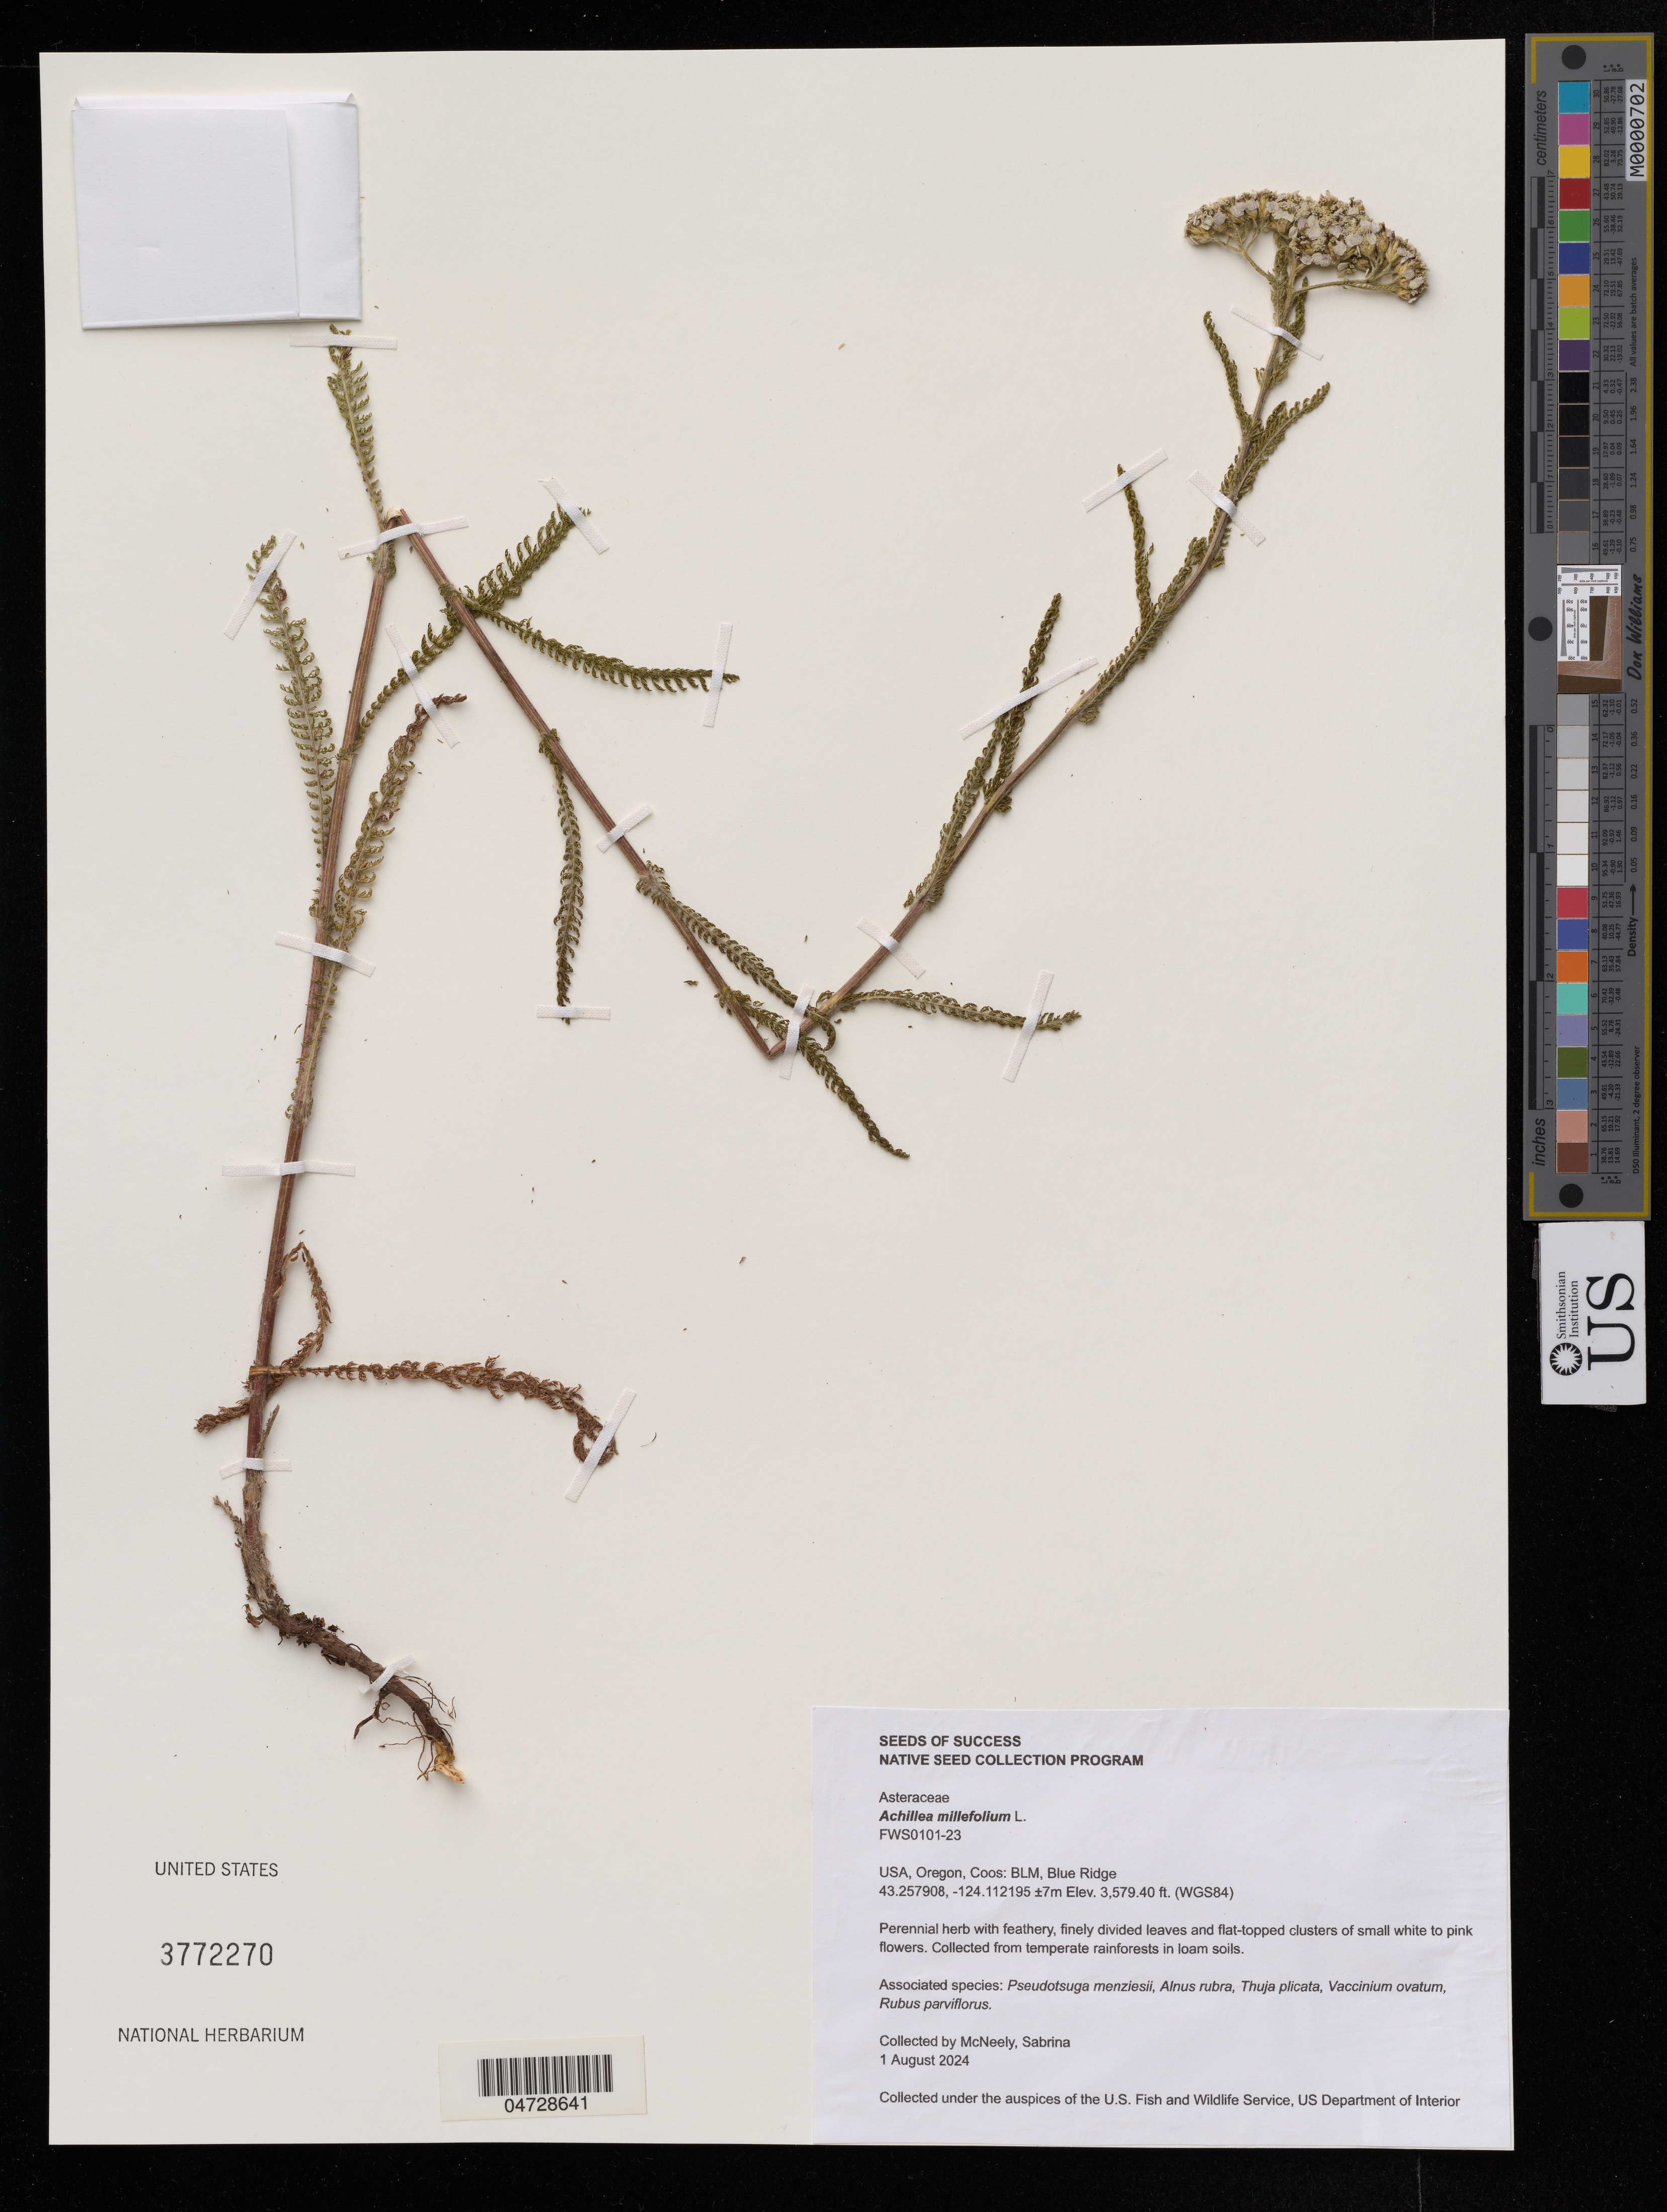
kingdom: Plantae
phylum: Tracheophyta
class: Magnoliopsida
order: Asterales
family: Asteraceae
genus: Achillea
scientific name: Achillea millefolium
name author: L.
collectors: S. McNeely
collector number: FWS0101-23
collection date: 2024-08-01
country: United States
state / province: Oregon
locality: Coos: BLM, Blue Ridge.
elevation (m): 1091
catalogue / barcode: US 3772270